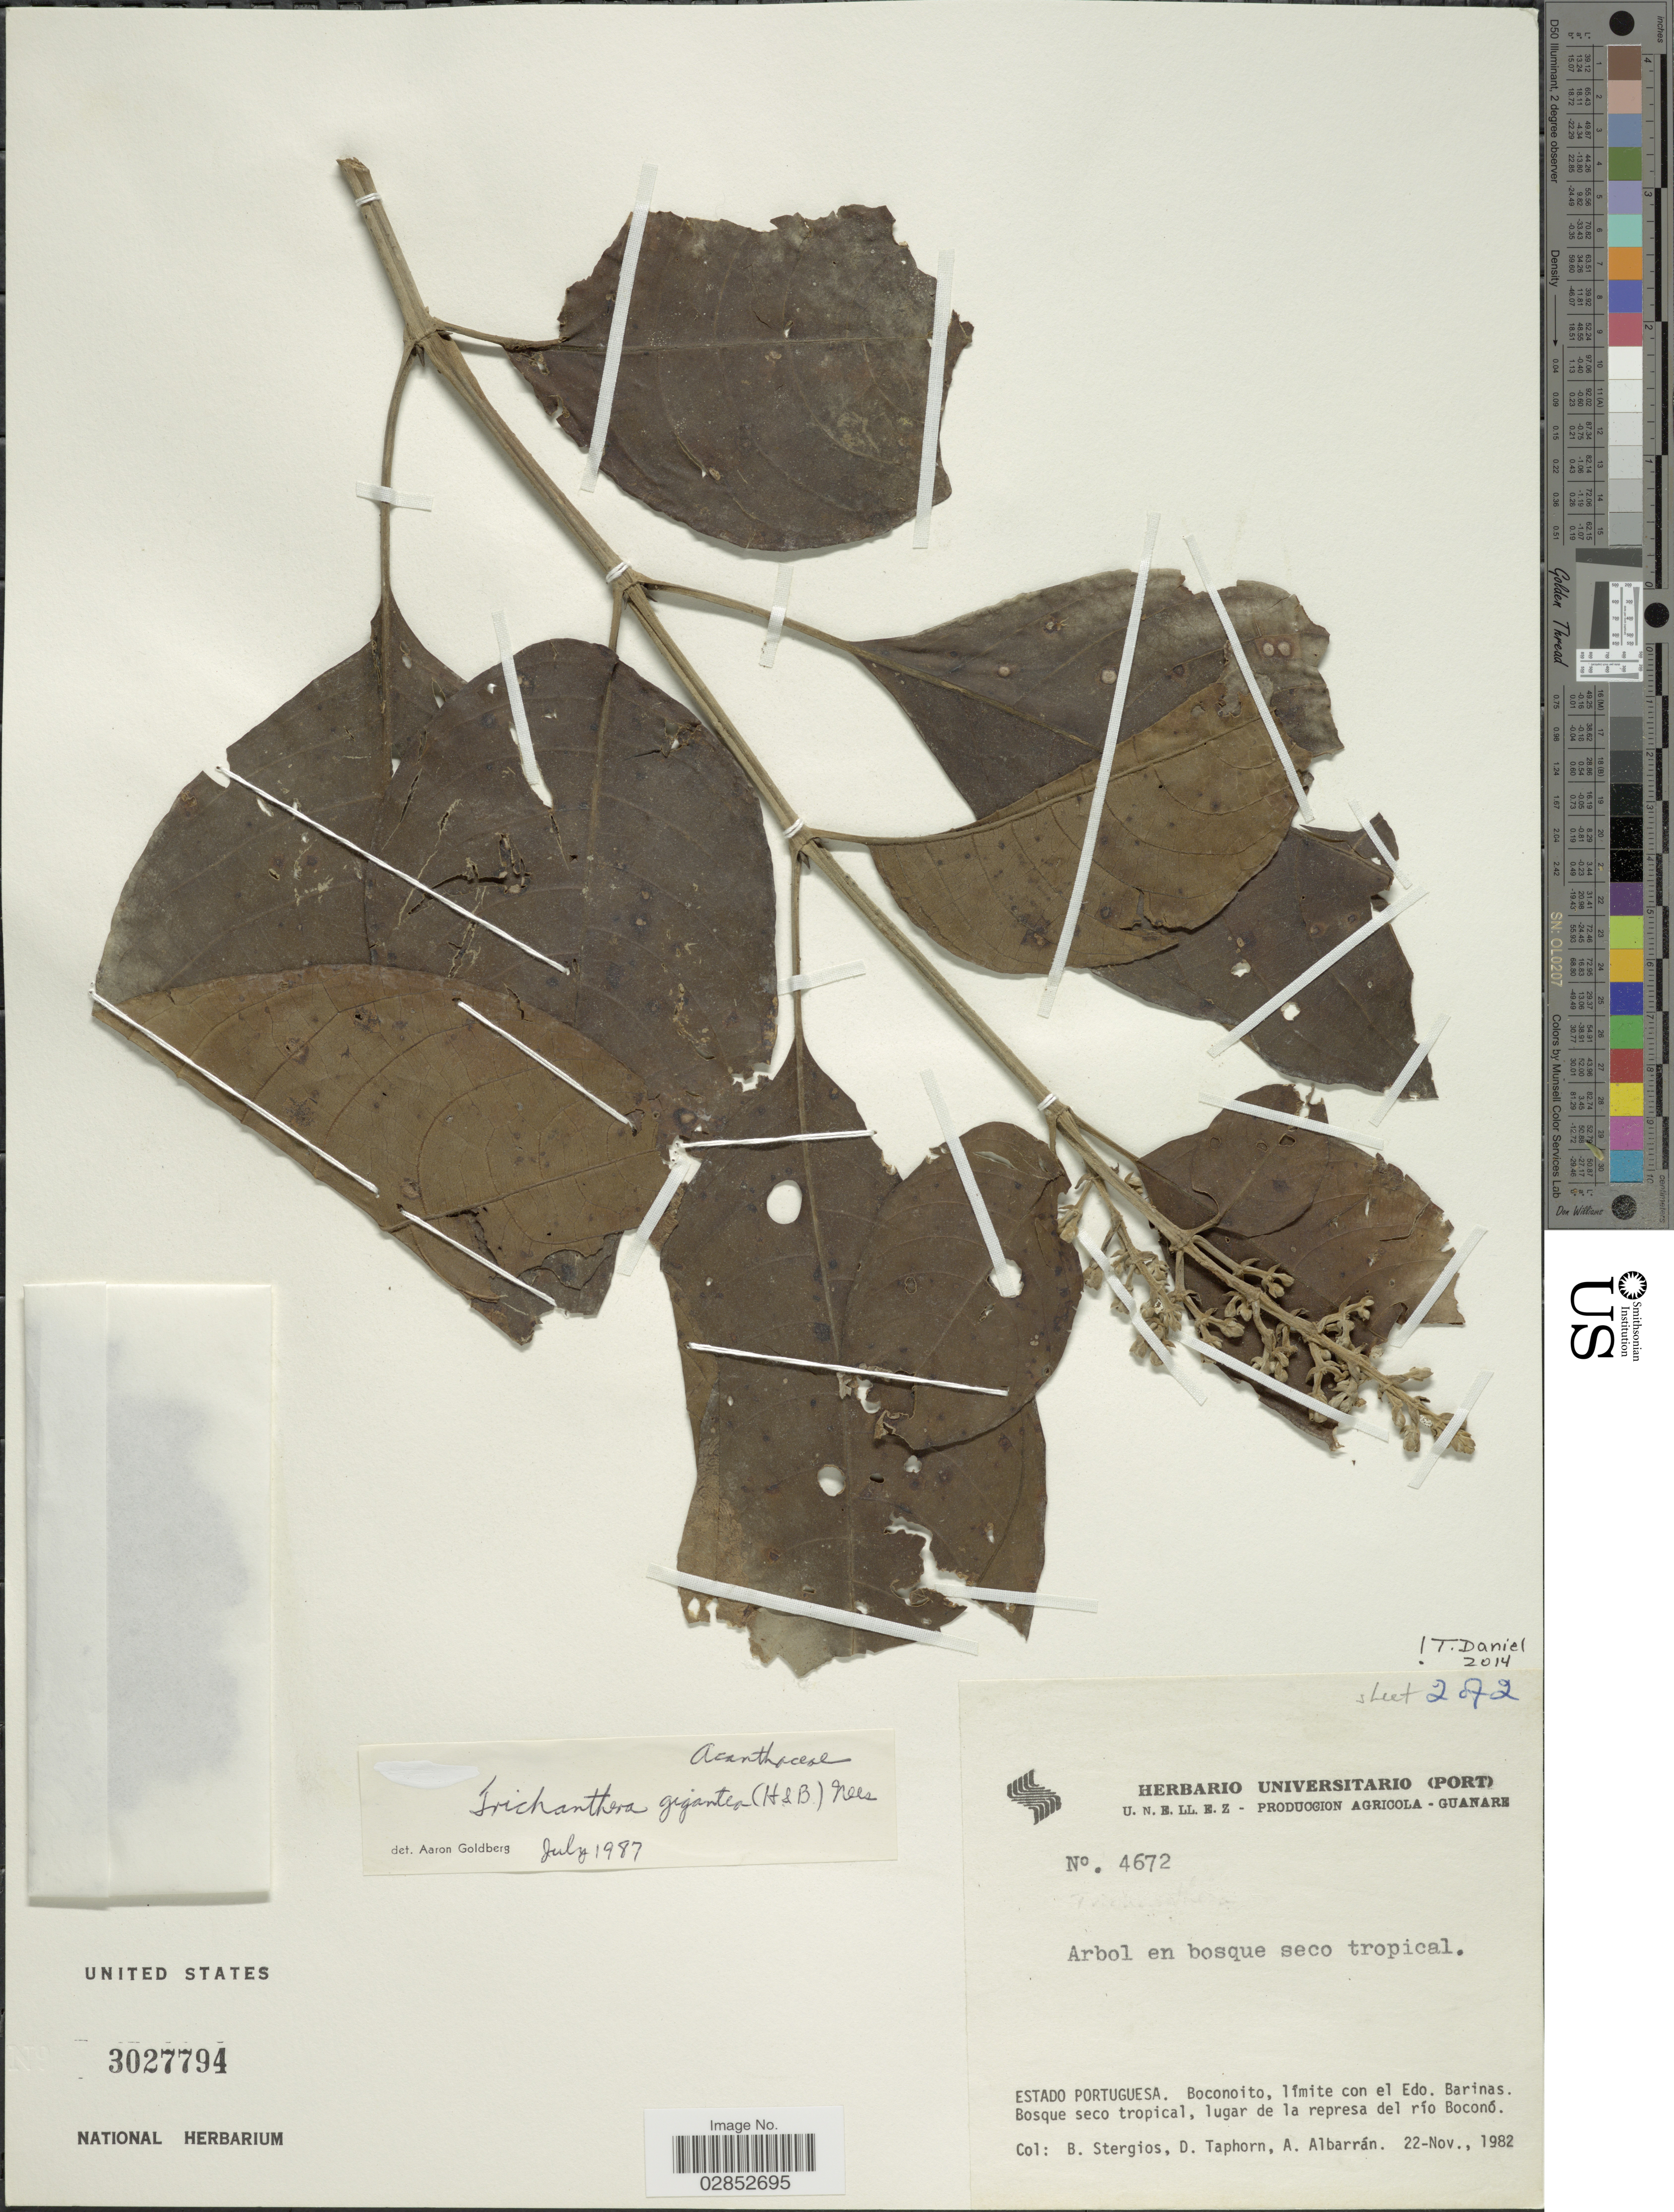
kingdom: Plantae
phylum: Tracheophyta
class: Magnoliopsida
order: Lamiales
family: Acanthaceae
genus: Trichanthera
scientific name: Trichanthera gigantea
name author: (Bonpl.) Nees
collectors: B. G. Stergios, D. Taphorn & A. Albarrán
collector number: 4672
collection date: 1982-11-22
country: Venezuela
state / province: Portuguesa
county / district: San Genaro de Boconoito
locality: Boconoito, límite con el Edo. Barinas, lugar de la represa del río Boconó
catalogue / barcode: US 3027794